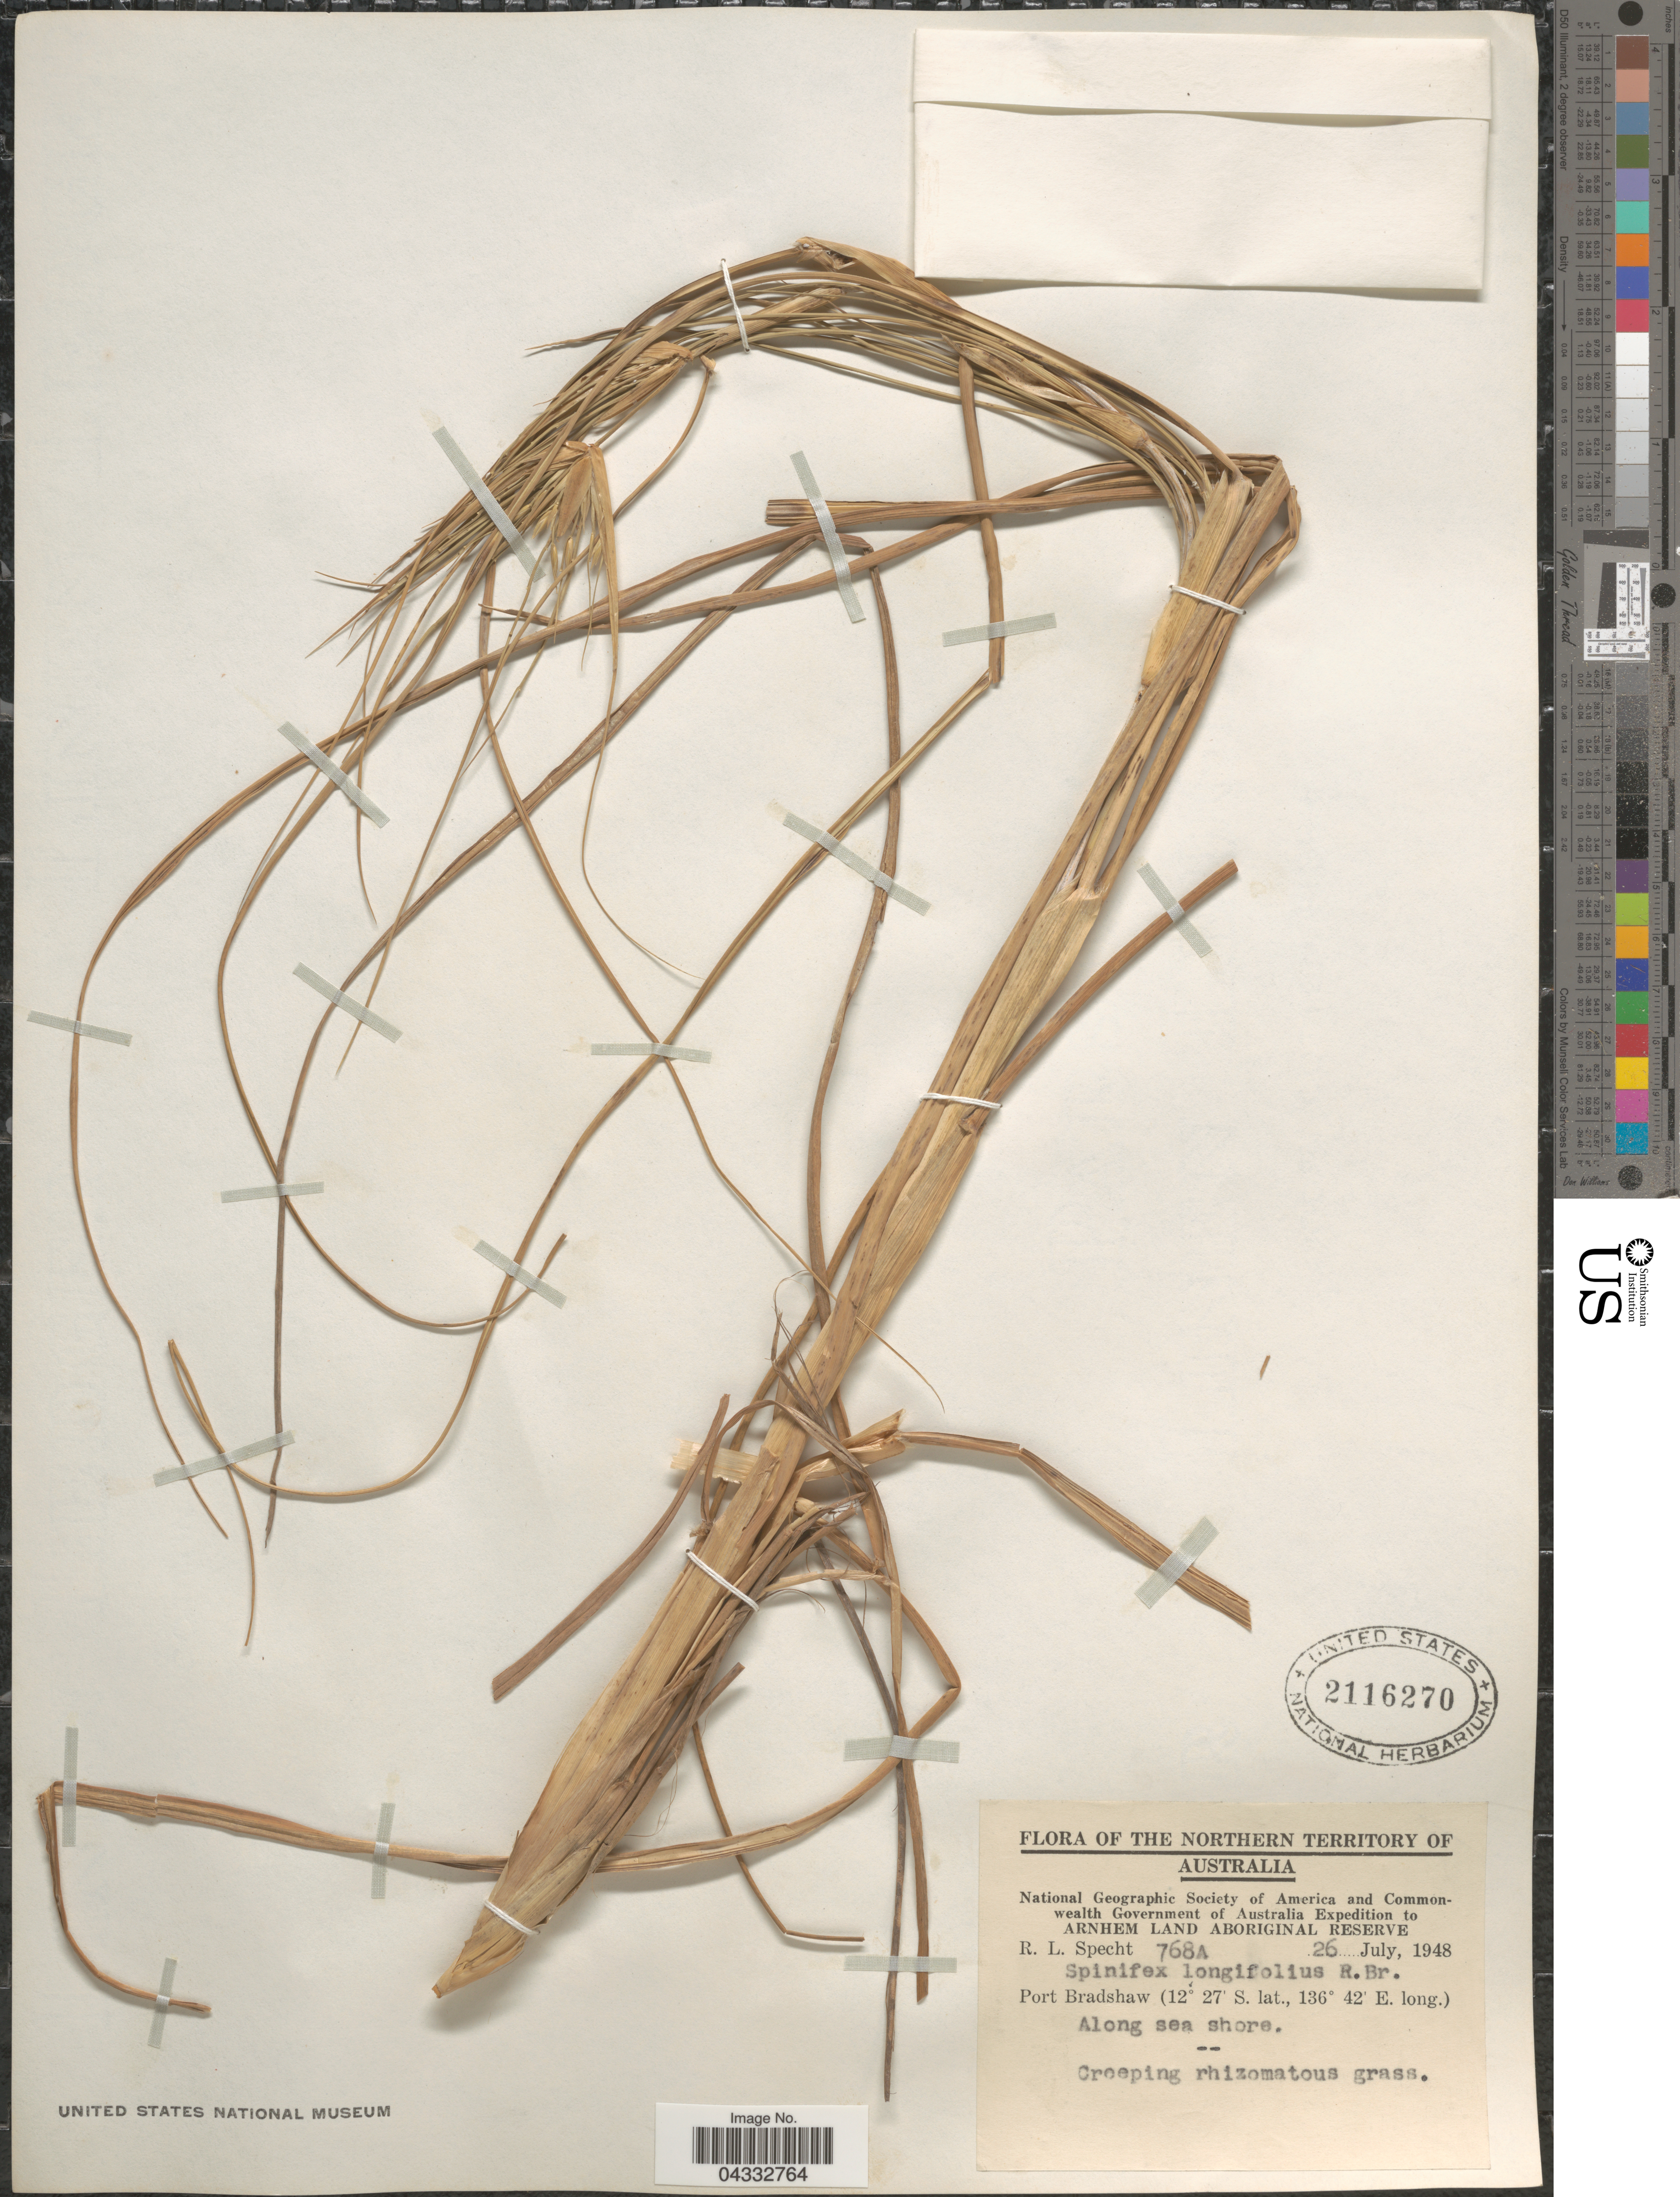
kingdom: Plantae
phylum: Tracheophyta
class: Liliopsida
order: Poales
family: Poaceae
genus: Spinifex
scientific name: Spinifex longifolius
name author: R. Br.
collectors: R. L. Specht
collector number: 768A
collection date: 1948-07-26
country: Australia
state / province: Northern Territory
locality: National Geographic Society of America and Commonwealth Government of Australia Expedition to Arnhem Land Aboriginal Reserve. Port Bradshaw. Along sea shore.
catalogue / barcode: US 2116270